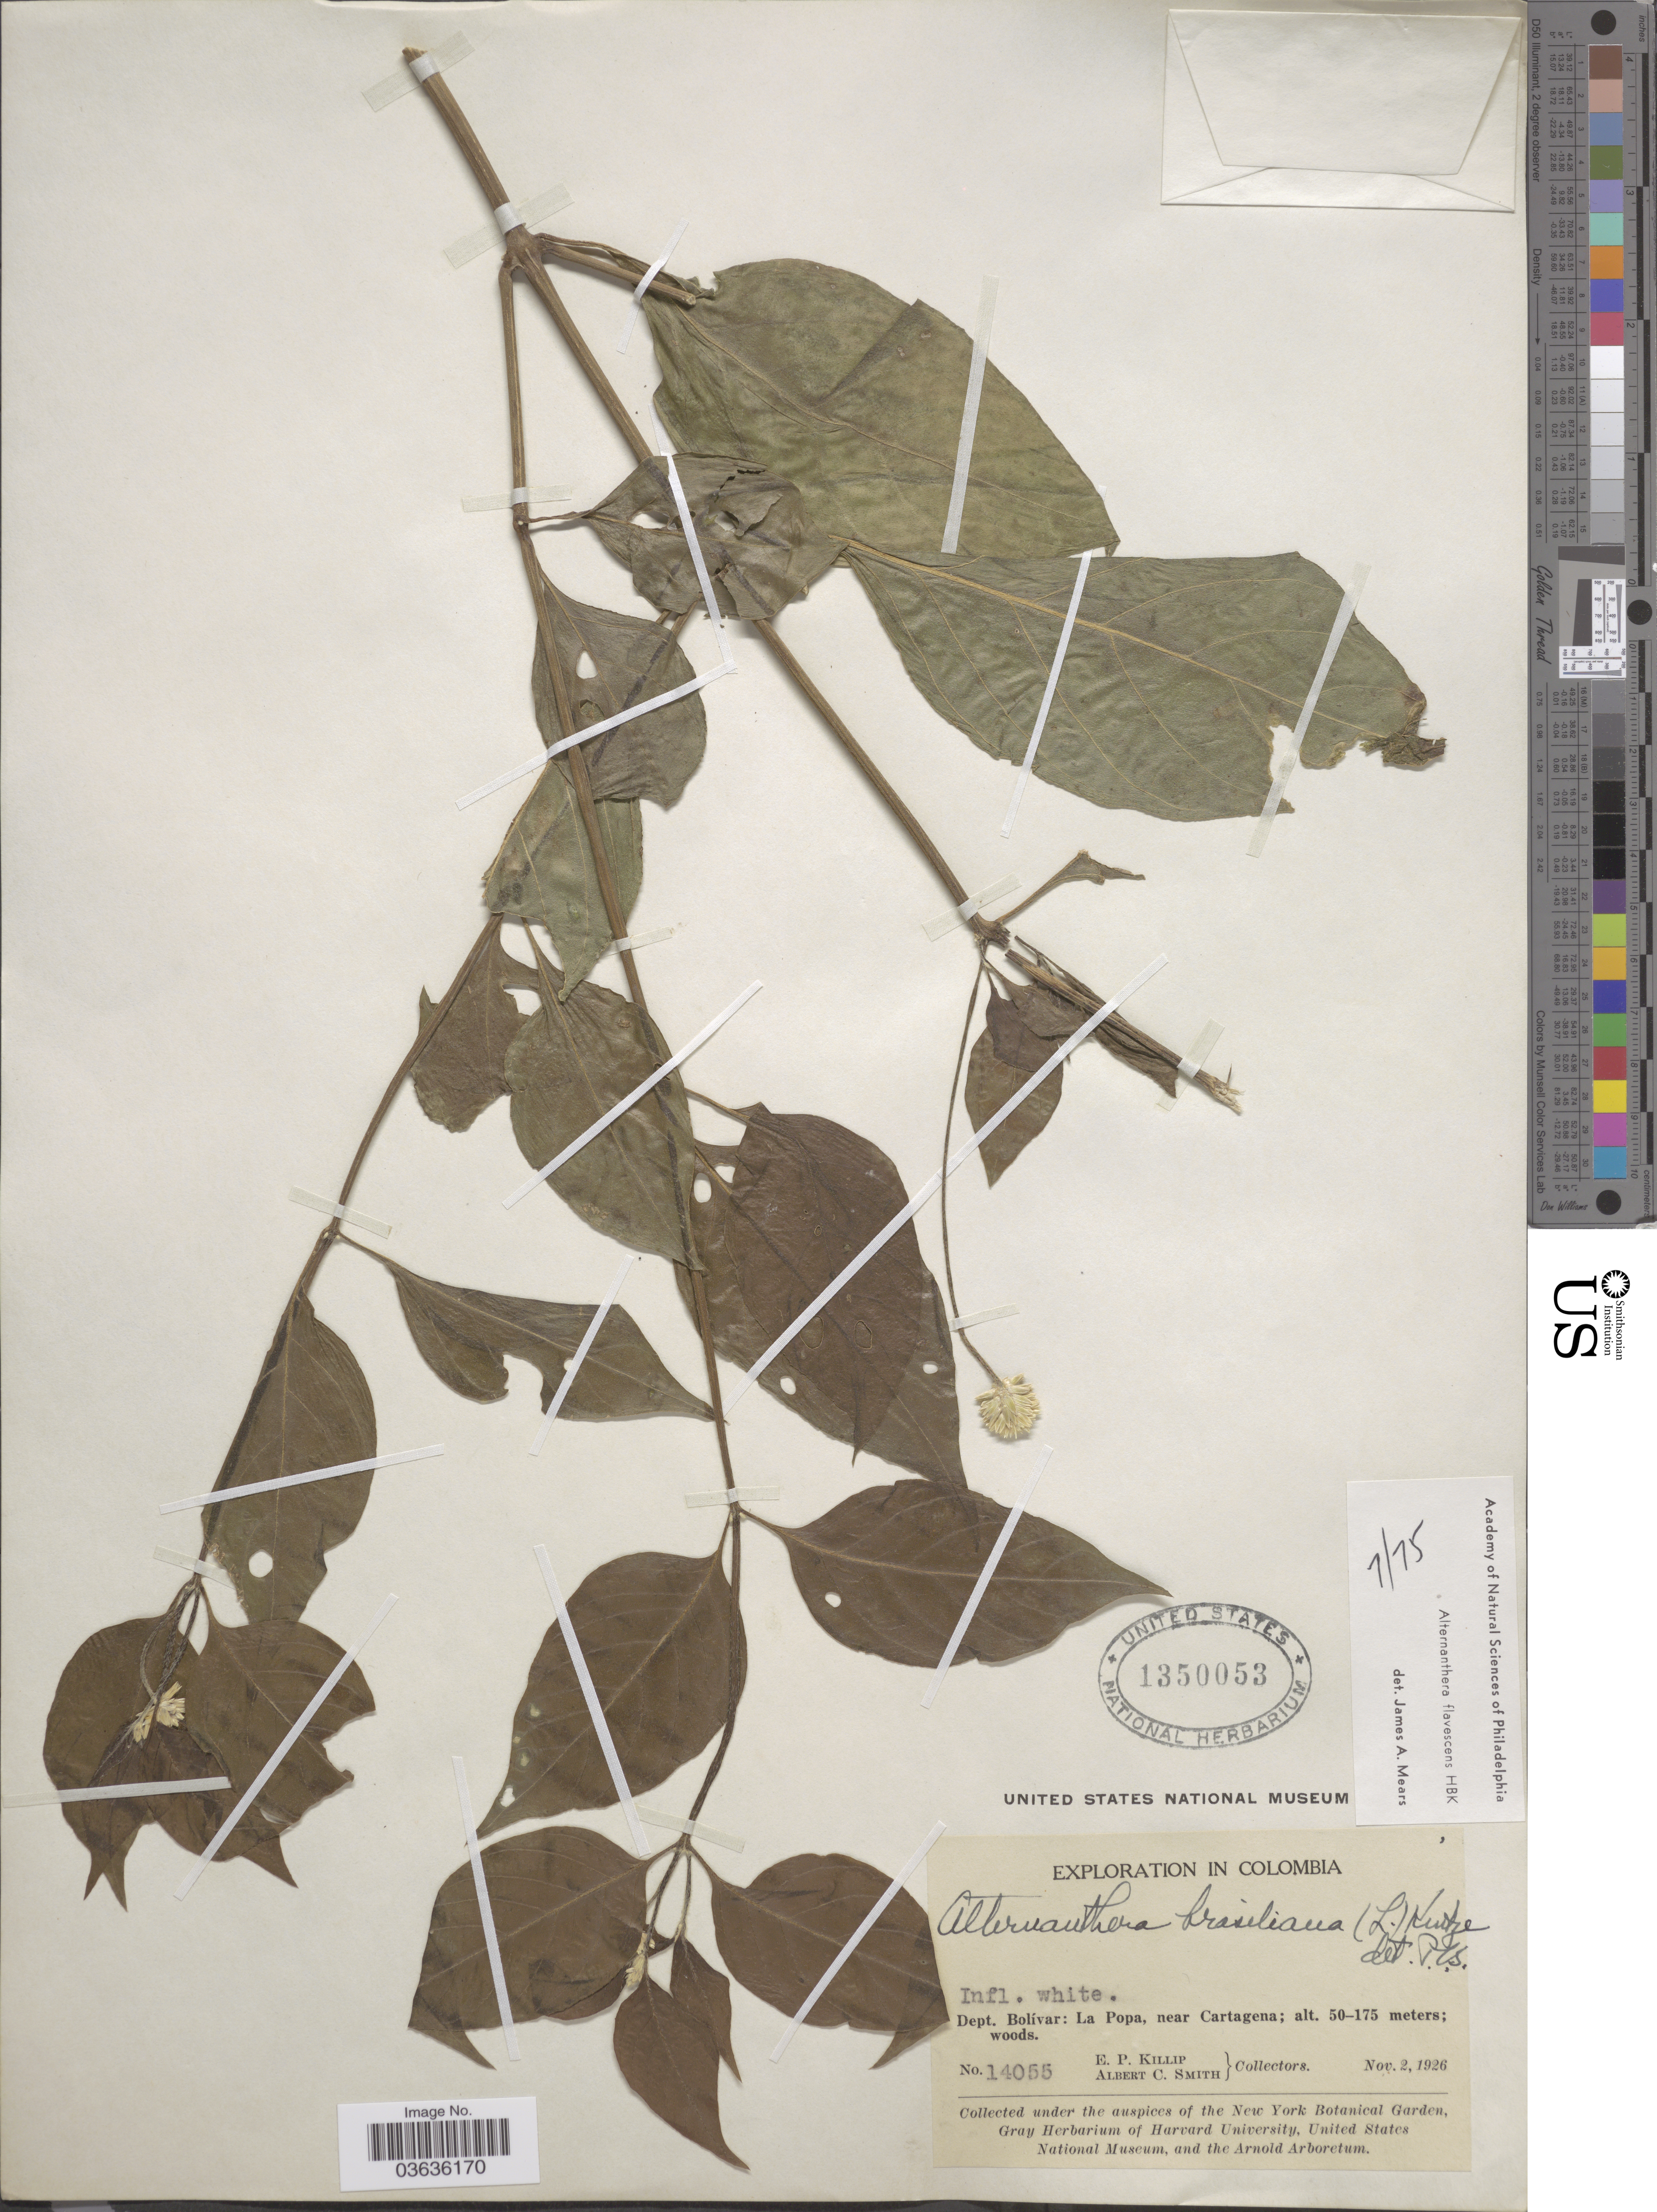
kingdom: Plantae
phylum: Tracheophyta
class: Magnoliopsida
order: Caryophyllales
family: Amaranthaceae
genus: Alternanthera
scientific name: Alternanthera flavescens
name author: Kunth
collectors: E. P. Killip & A. C. Smith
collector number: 14055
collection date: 1926-11-02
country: Colombia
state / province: Bolívar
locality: Dept. Bolívar: La Popa, near Cartagena.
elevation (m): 50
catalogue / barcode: US 1350053